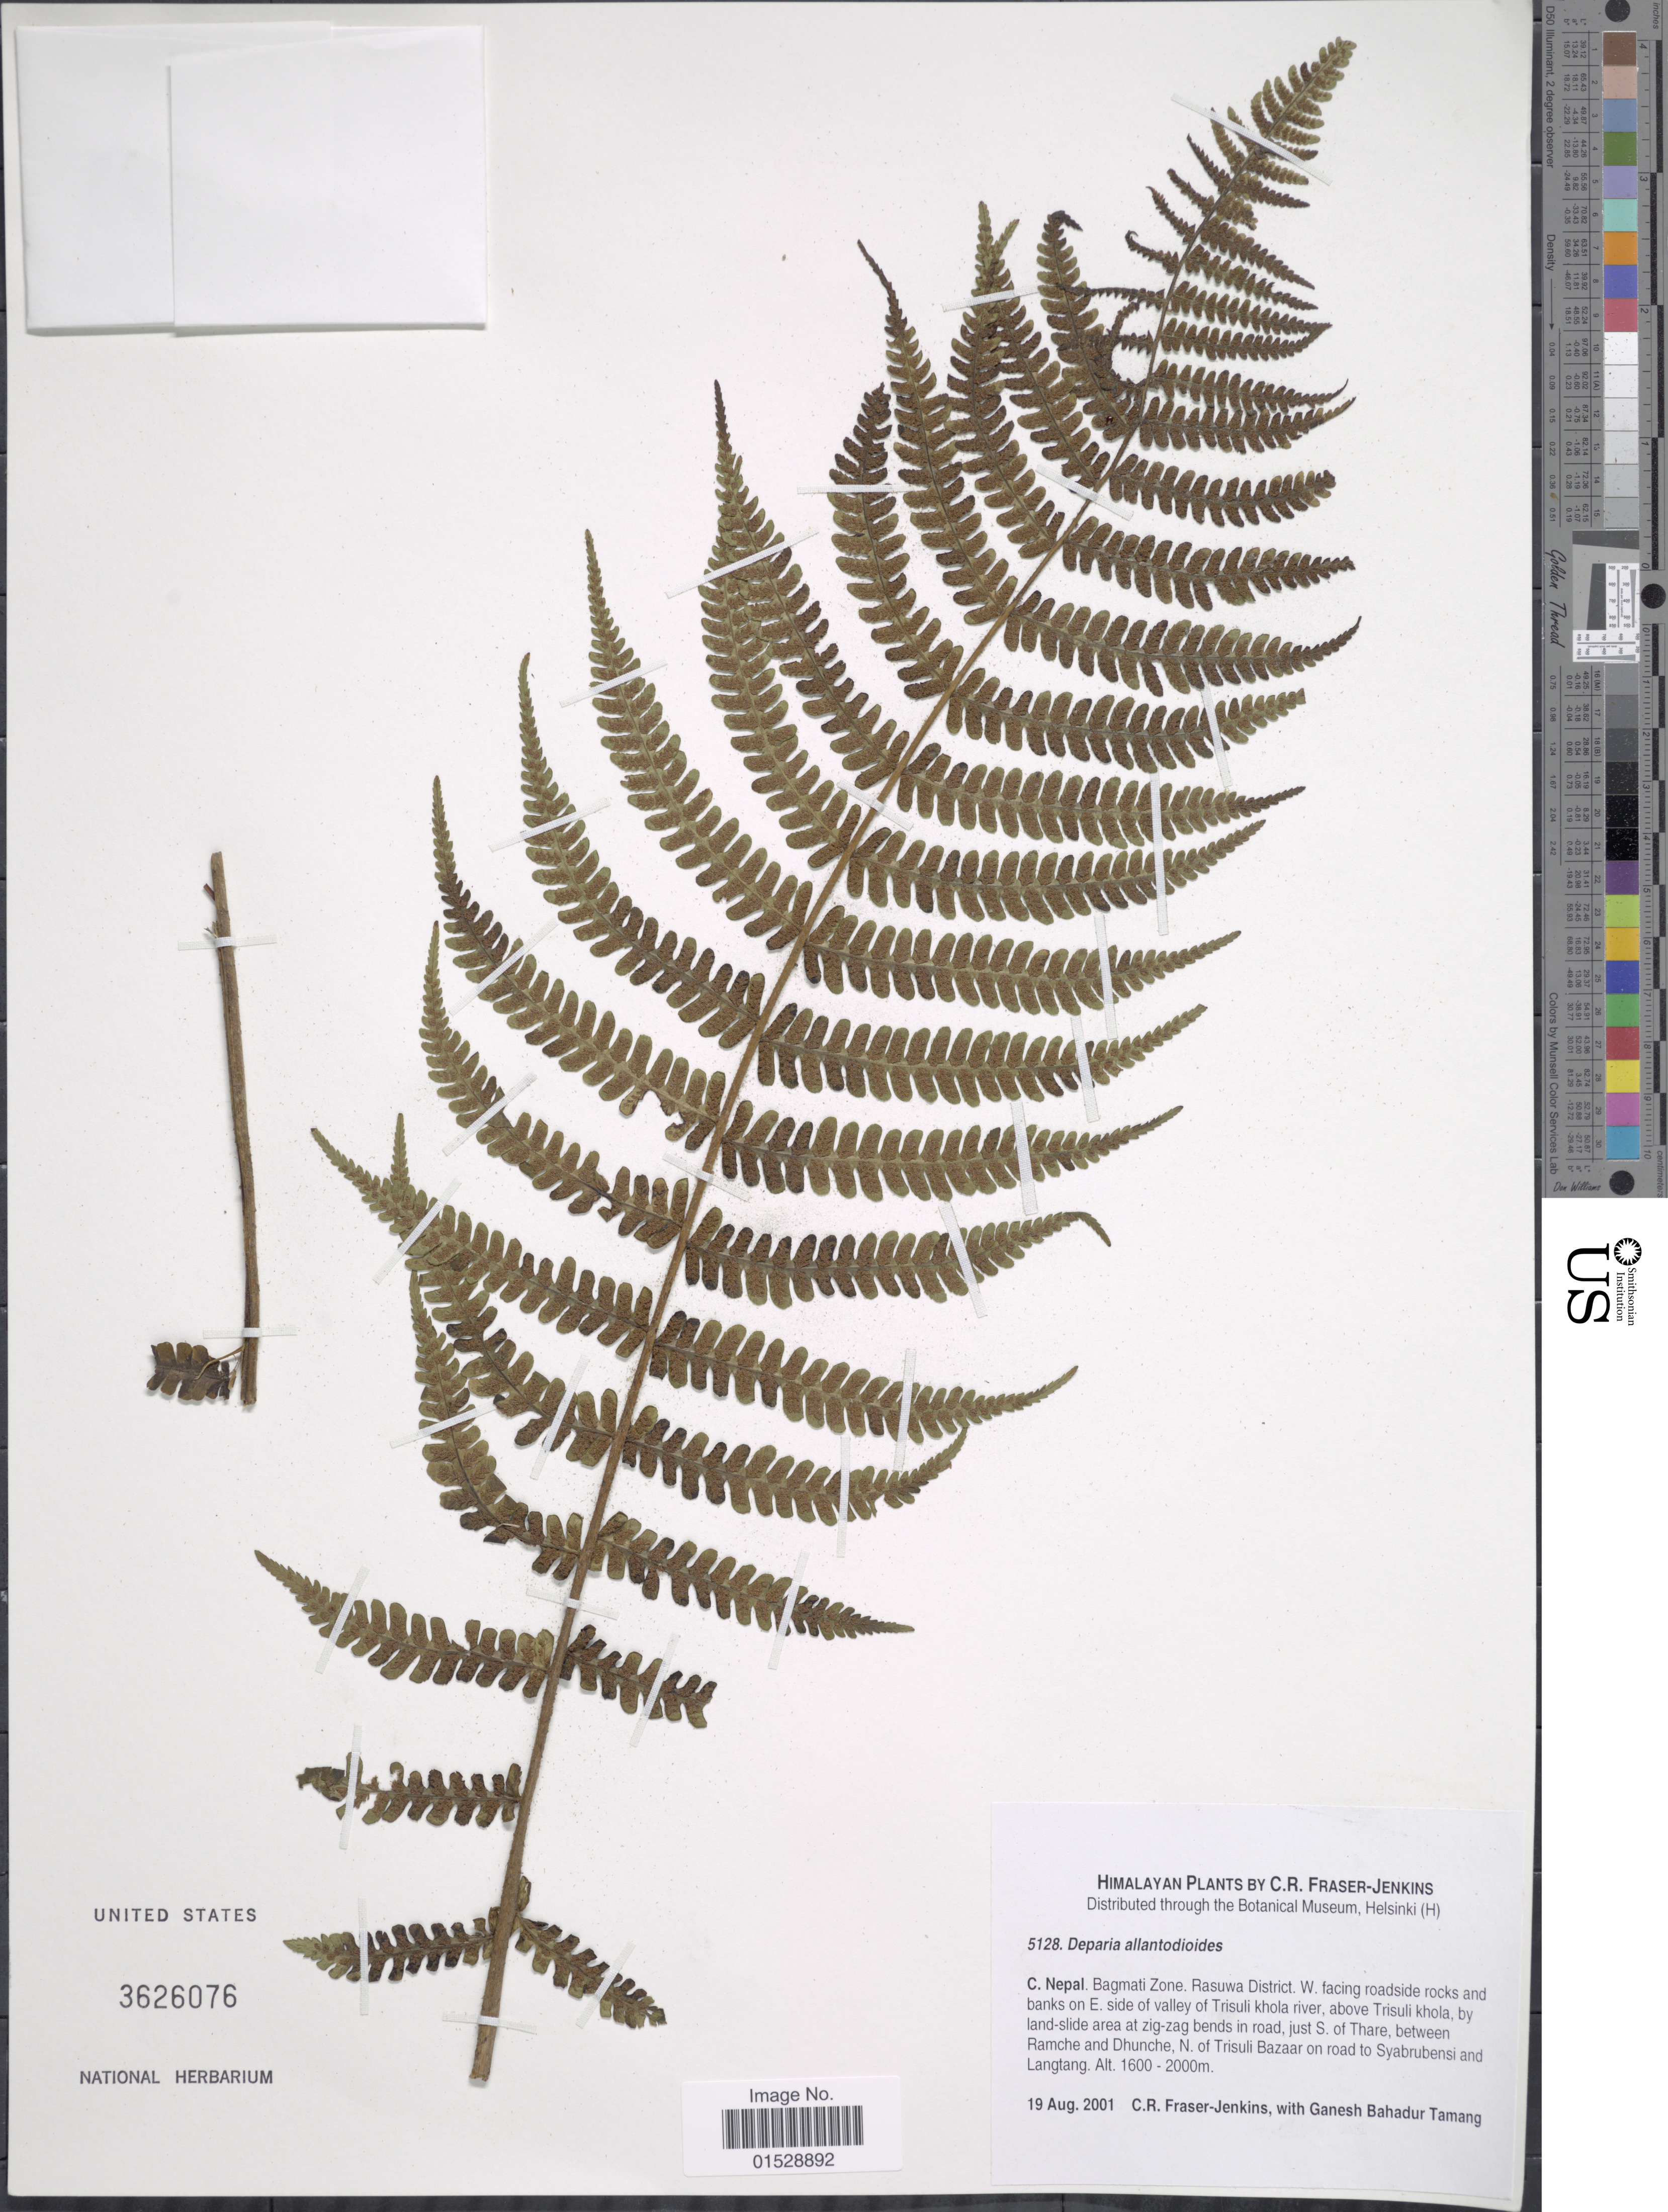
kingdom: Plantae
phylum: Tracheophyta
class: Polypodiopsida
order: Polypodiales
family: Athyriaceae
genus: Deparia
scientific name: Deparia allantodioides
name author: (Bedd.) M. Kato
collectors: C. R. Fraser-Jenkins & G. Tamang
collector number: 5128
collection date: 2001-08-19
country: Nepal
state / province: Bagmati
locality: Himalaya, C. Nepal, Begamati Zone, Rasuwa District, W. facing roadside rocks and banks on E. side of valley of Trisuli khola river, above Trisuli khola, by land-slide area at zig-zag bends in road, just S. of Thare, between Ramche and Dhunche, N. of Trisuli Bazaar on road to Syabrubensi and Langtang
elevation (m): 1600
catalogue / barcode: US 3626076